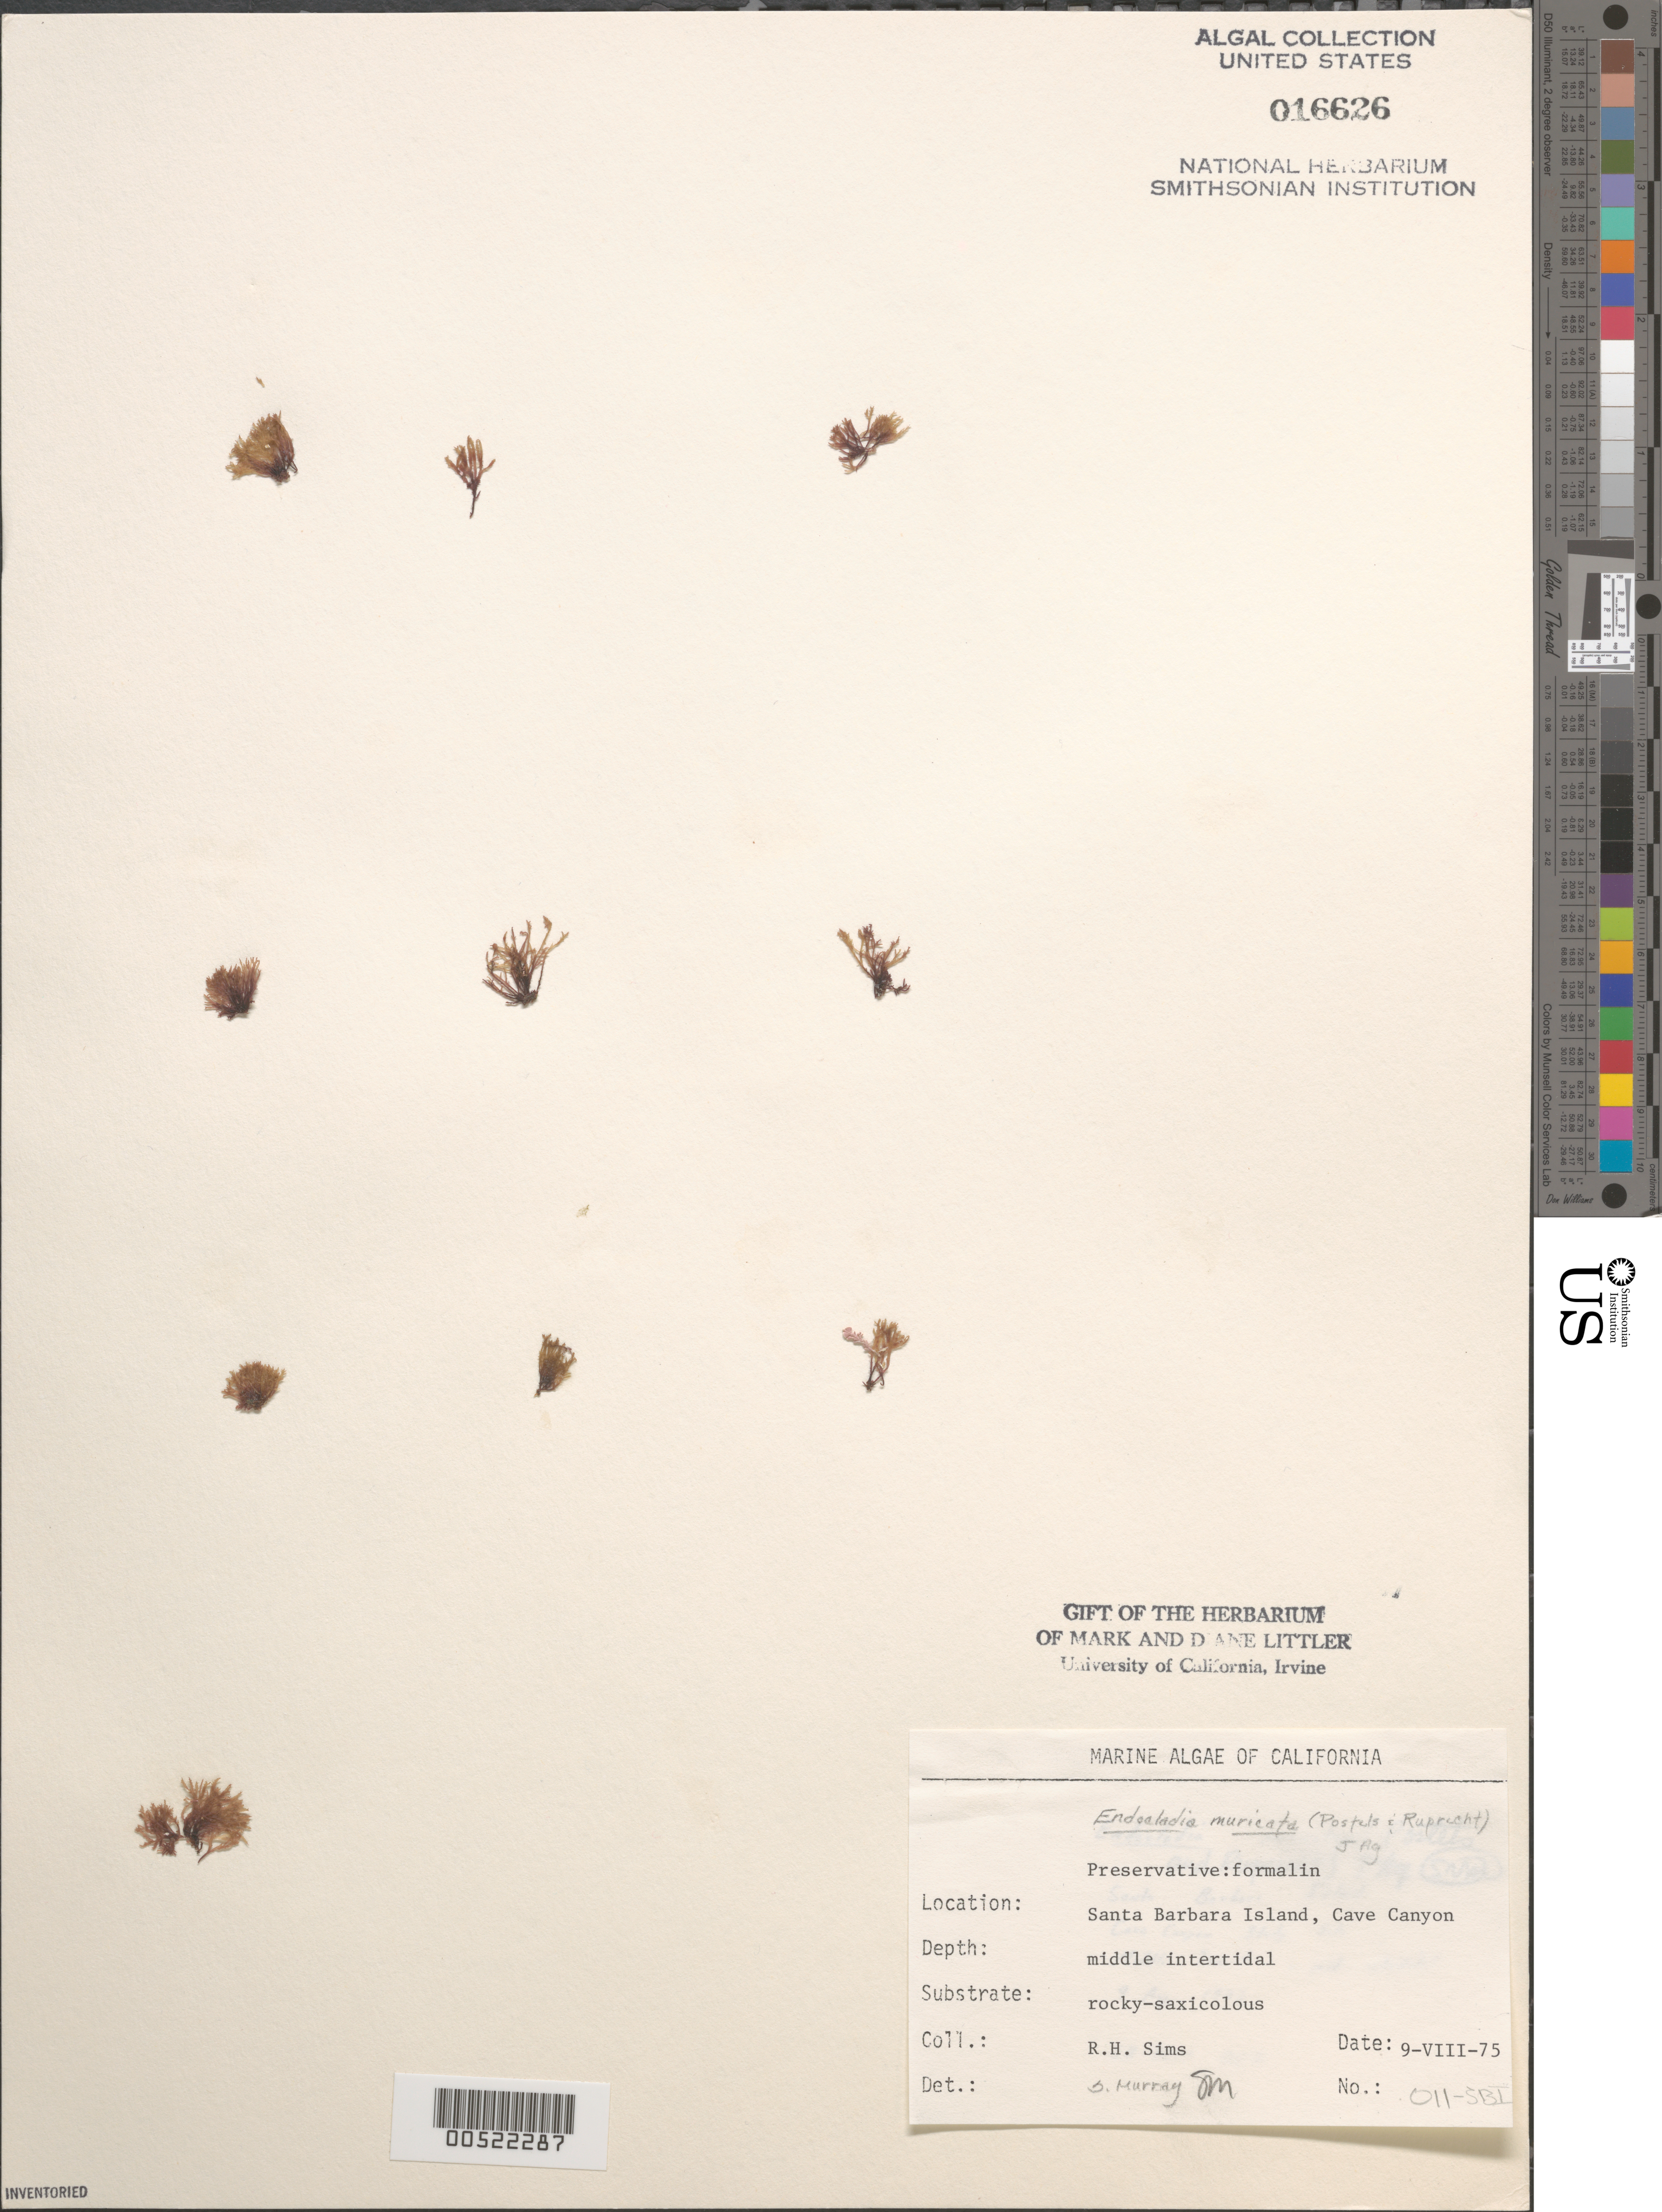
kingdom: Plantae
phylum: Rhodophyta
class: Florideophyceae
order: Gigartinales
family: Endocladiaceae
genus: Endocladia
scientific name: Endocladia muricata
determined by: Murray, S. N.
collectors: R. H. Sims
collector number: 011-sbi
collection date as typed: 09 Aug 1975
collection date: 1975-08-09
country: United States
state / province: California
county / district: Santa Barbara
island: Santa Barbara Island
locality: Cave Canyon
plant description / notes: BLM-SOCALBIGHT Rocky Intertidal Survey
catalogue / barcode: US 16626